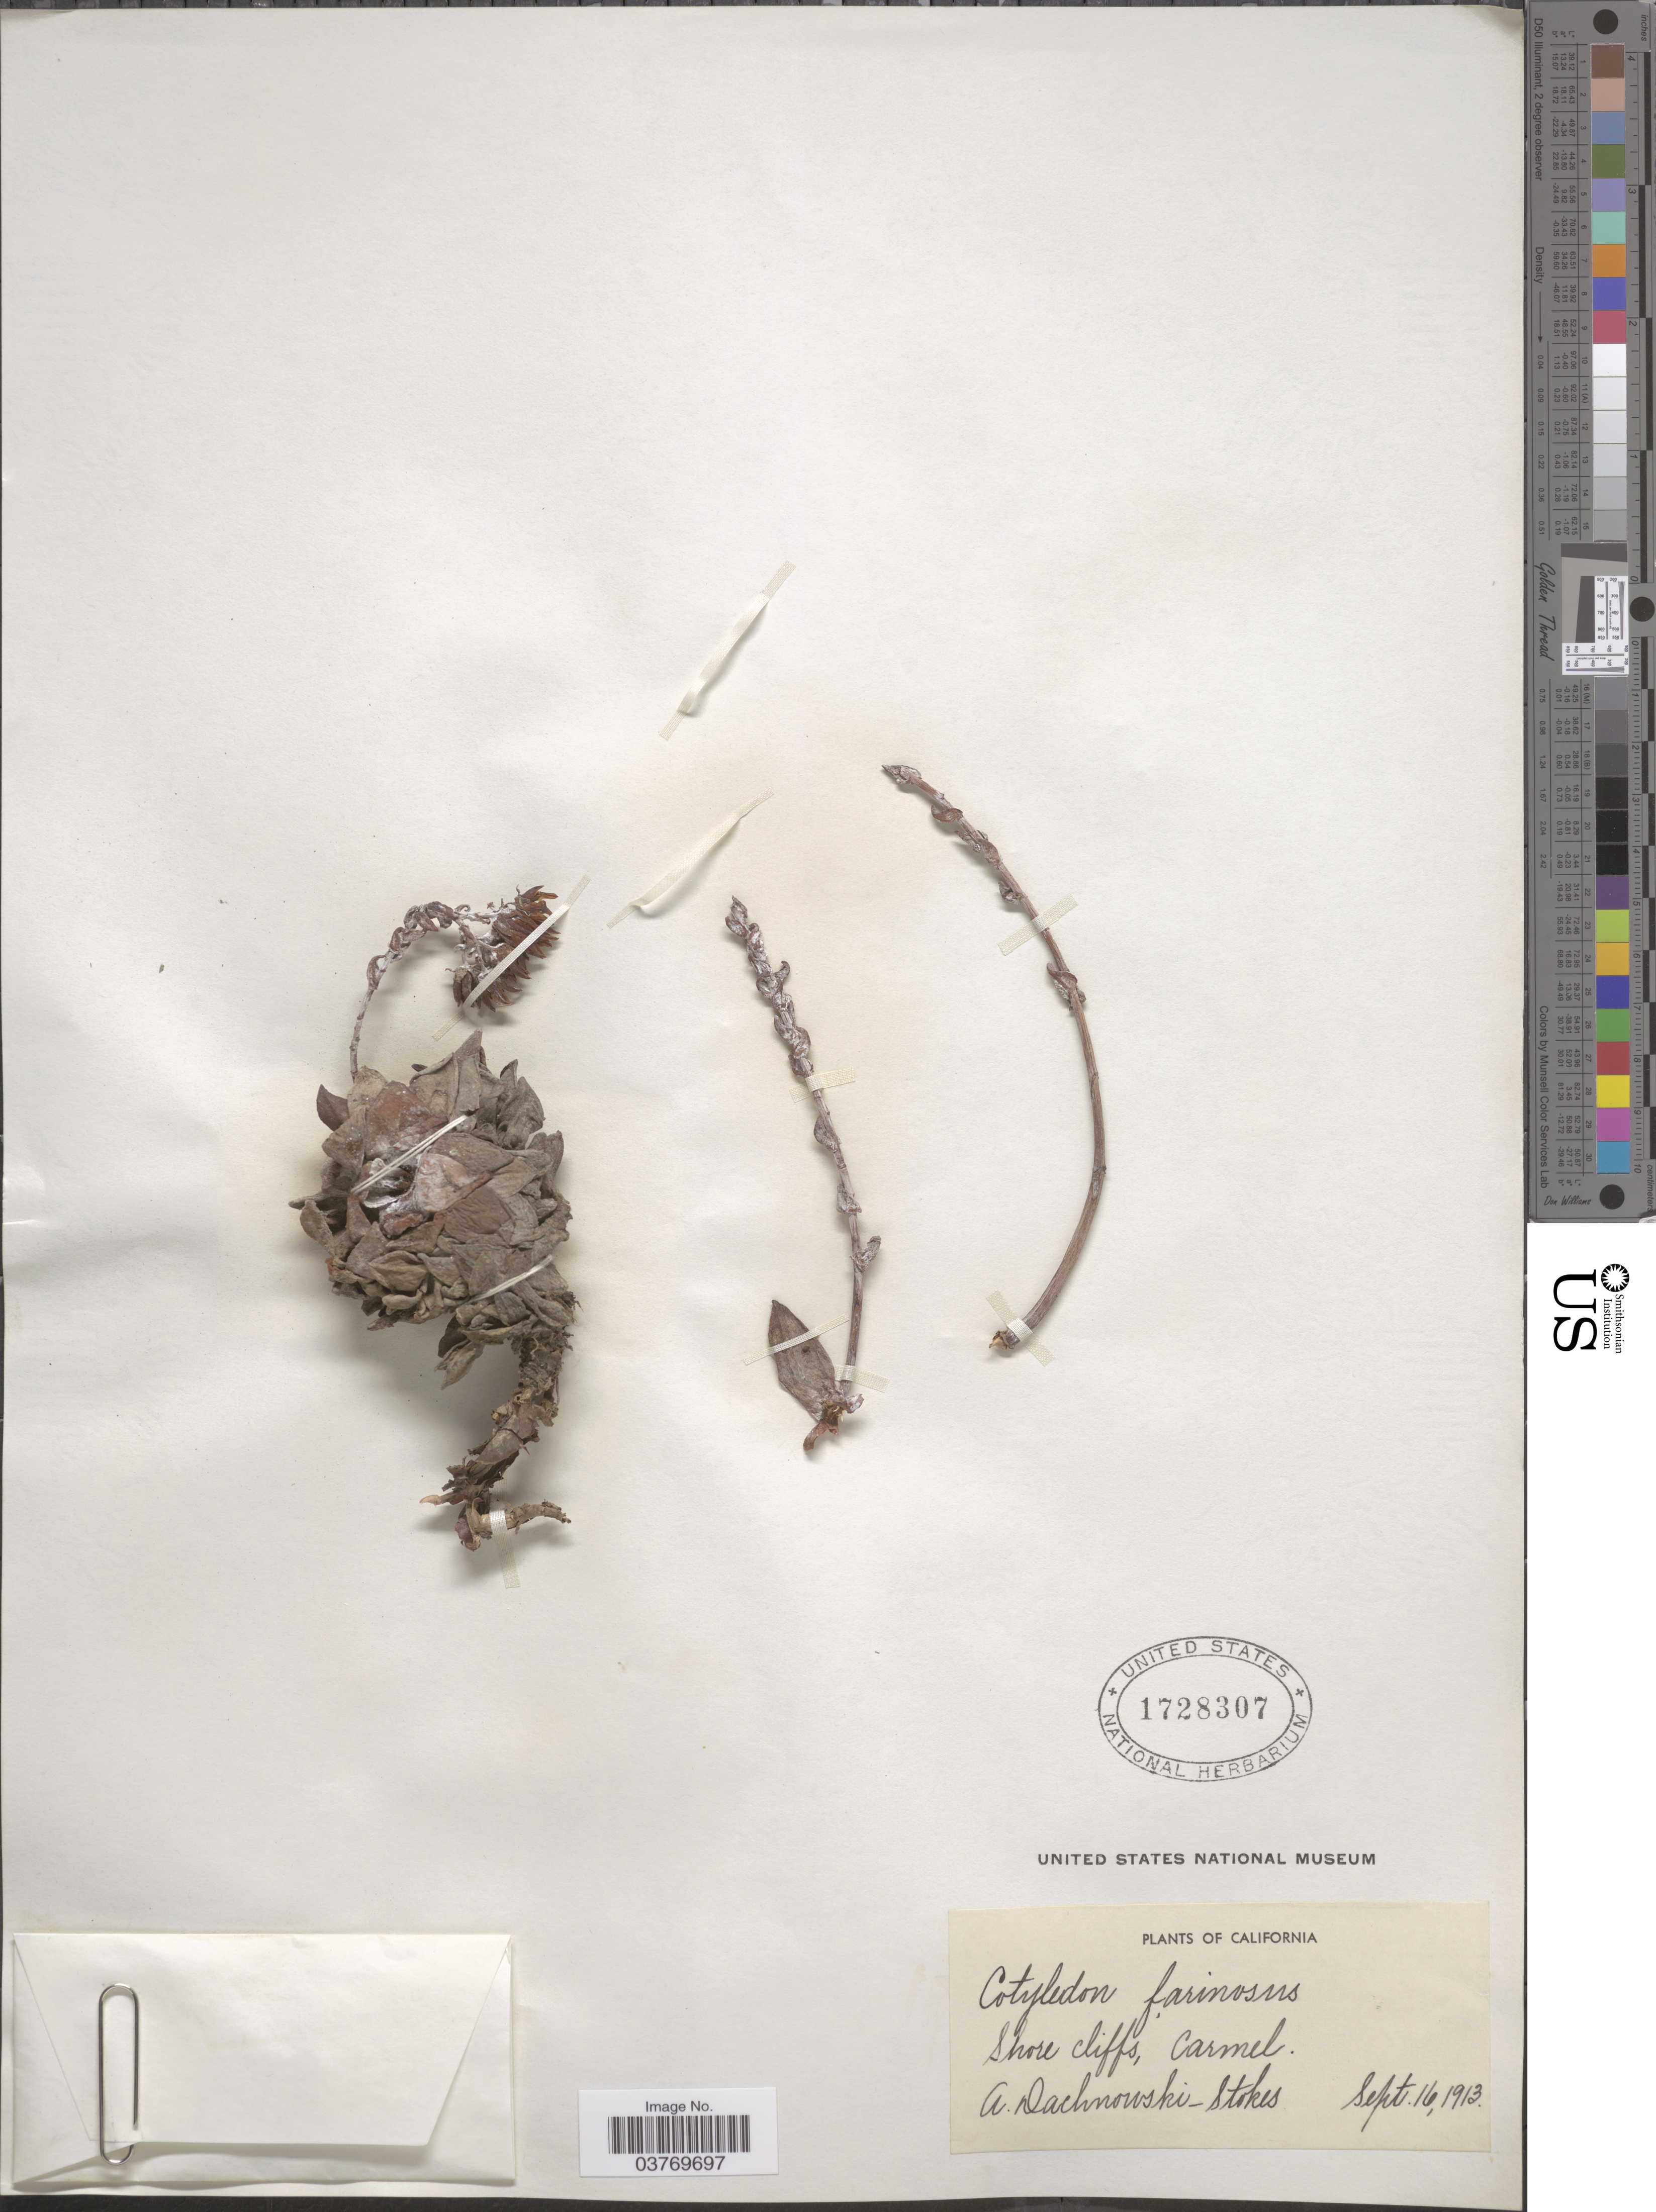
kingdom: Plantae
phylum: Tracheophyta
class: Magnoliopsida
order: Saxifragales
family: Crassulaceae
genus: Dudleya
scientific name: Dudleya farinosa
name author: (Lindl.) Britton & Rose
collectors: A. P. Dachnowski-Stokes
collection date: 1913-09-16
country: United States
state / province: California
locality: Shore cliffs, Carmel.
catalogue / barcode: US 1728307